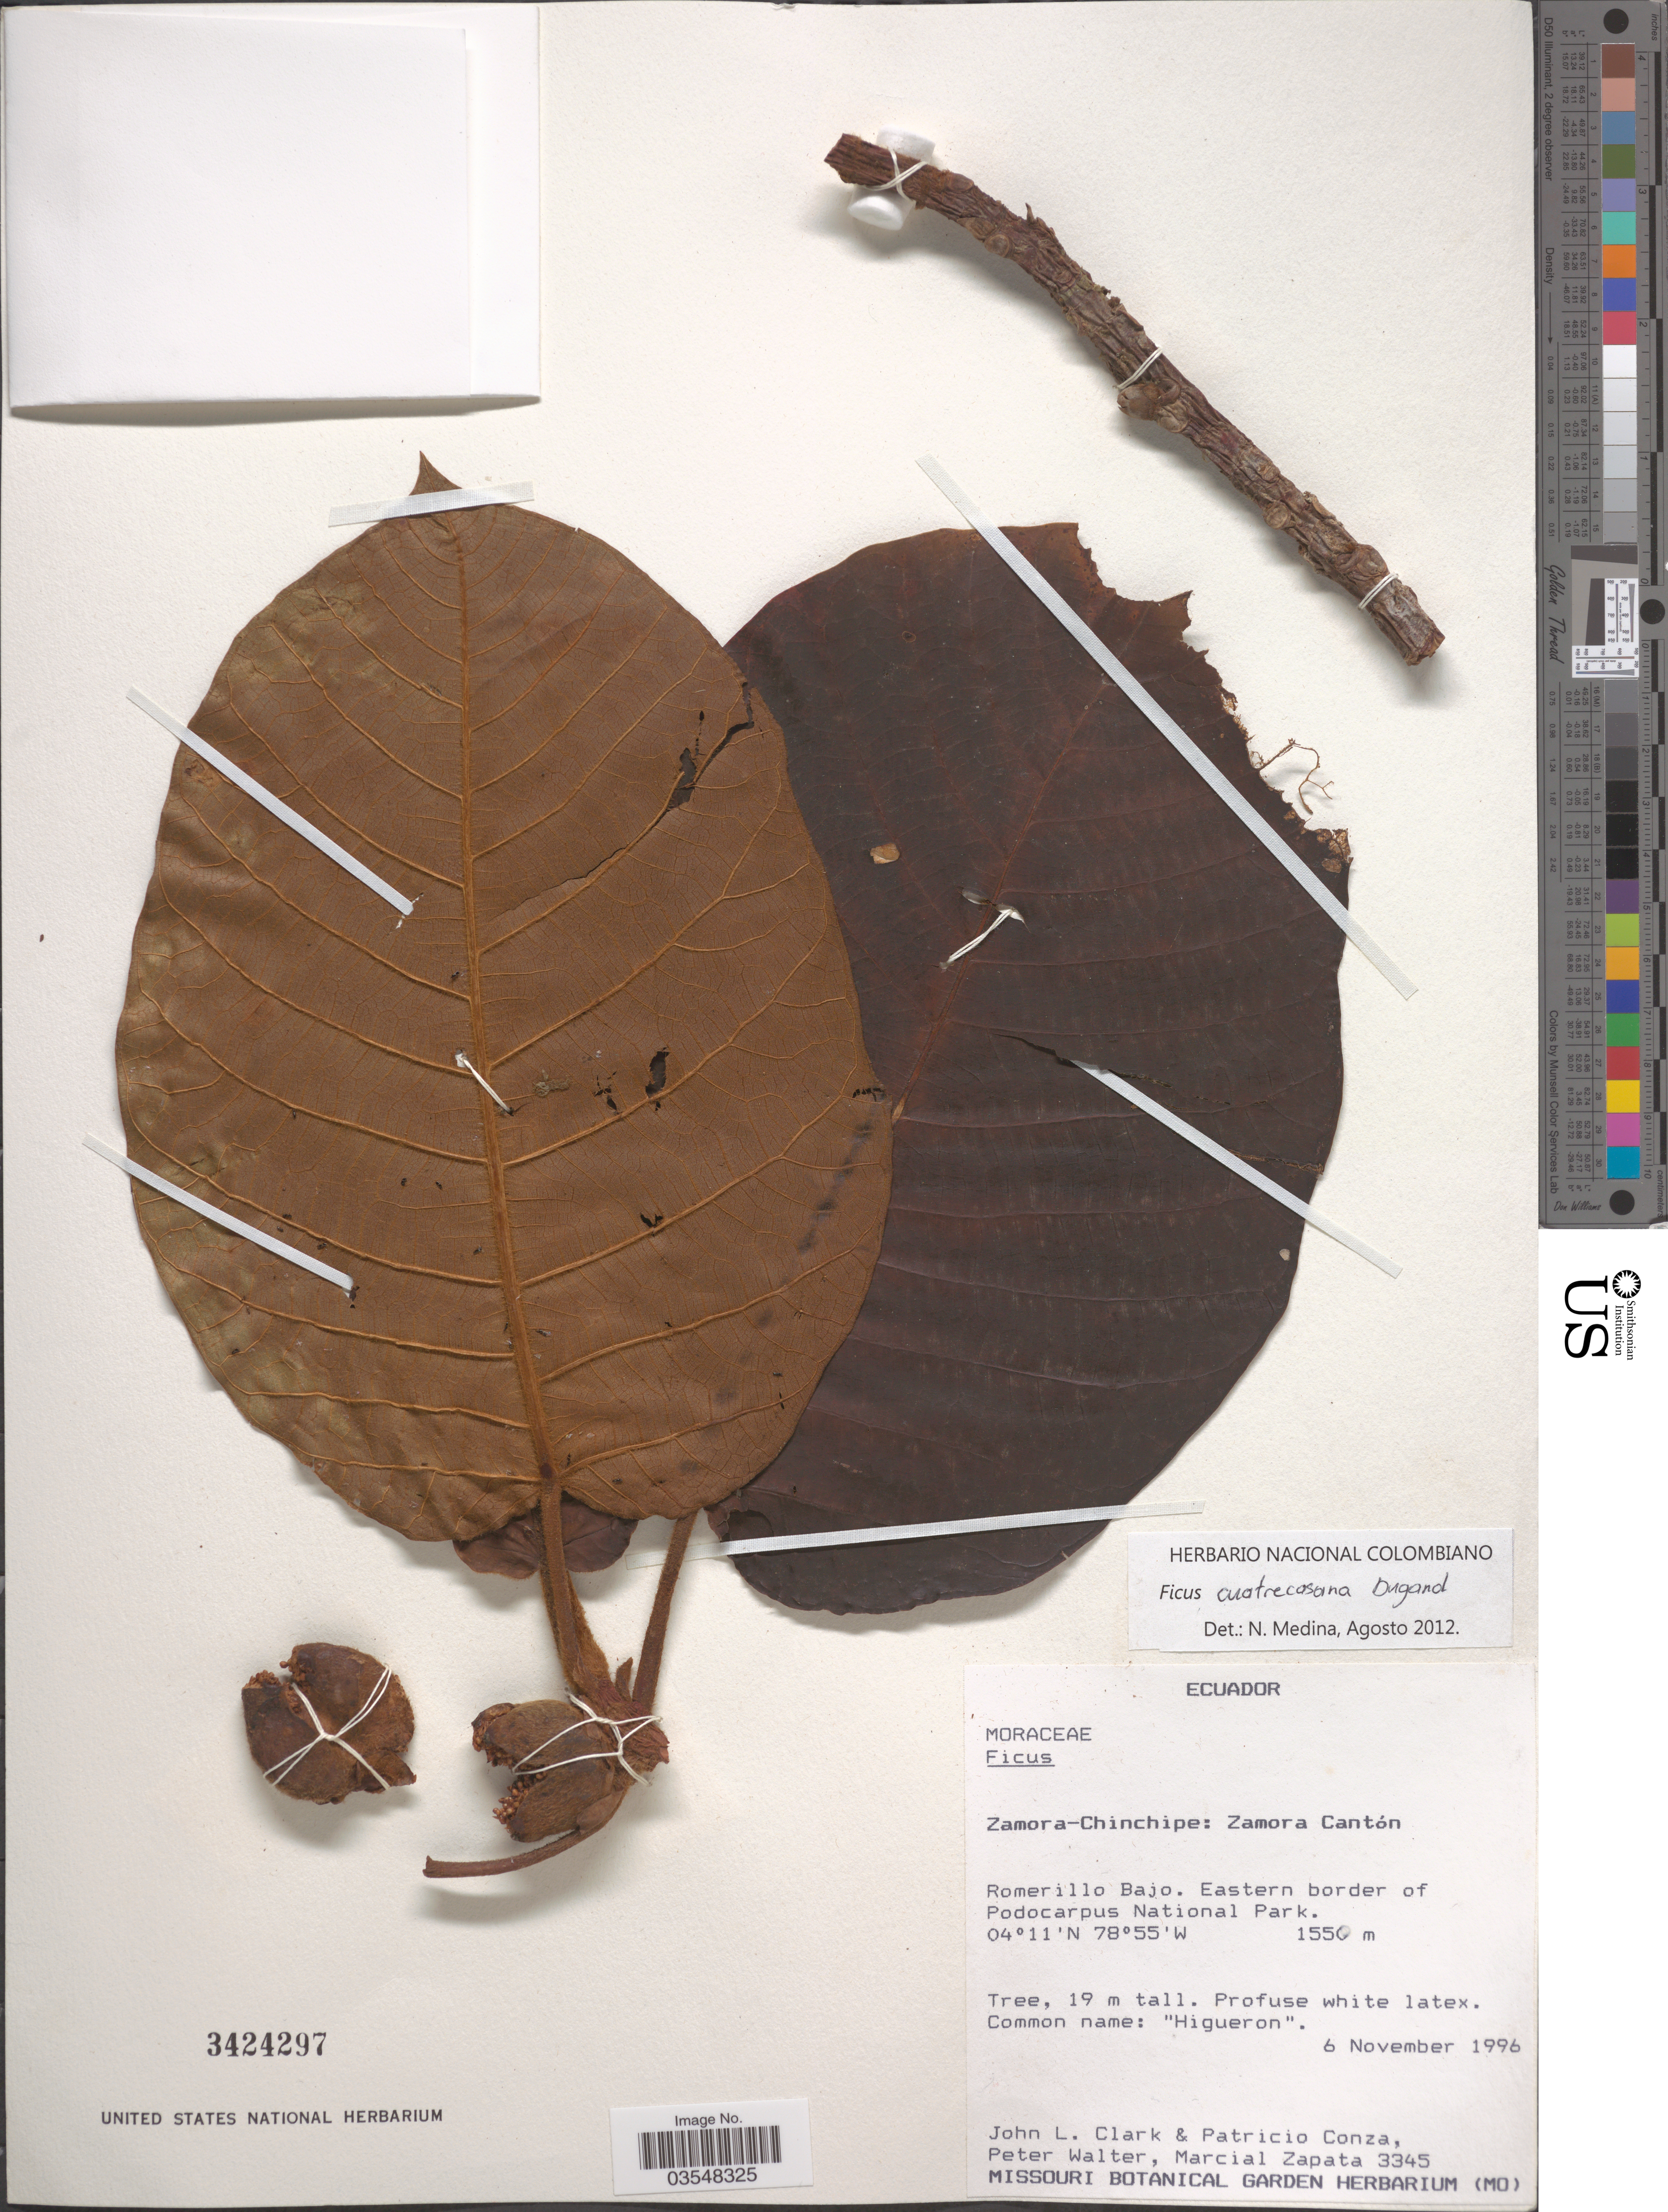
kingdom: Plantae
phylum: Tracheophyta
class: Magnoliopsida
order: Rosales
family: Moraceae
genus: Ficus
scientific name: Ficus cuatrecasasiana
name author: Dugand G.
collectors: J. L. Clark, P. Conza, P. Walter & M. Zapata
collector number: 3345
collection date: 1996-11-06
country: Ecuador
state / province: Zamora-Chinchipe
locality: Zamora Cantón. Romerillo Bajo. Eastern border of Podocarpus National Park.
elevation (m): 1550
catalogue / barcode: US 3424297